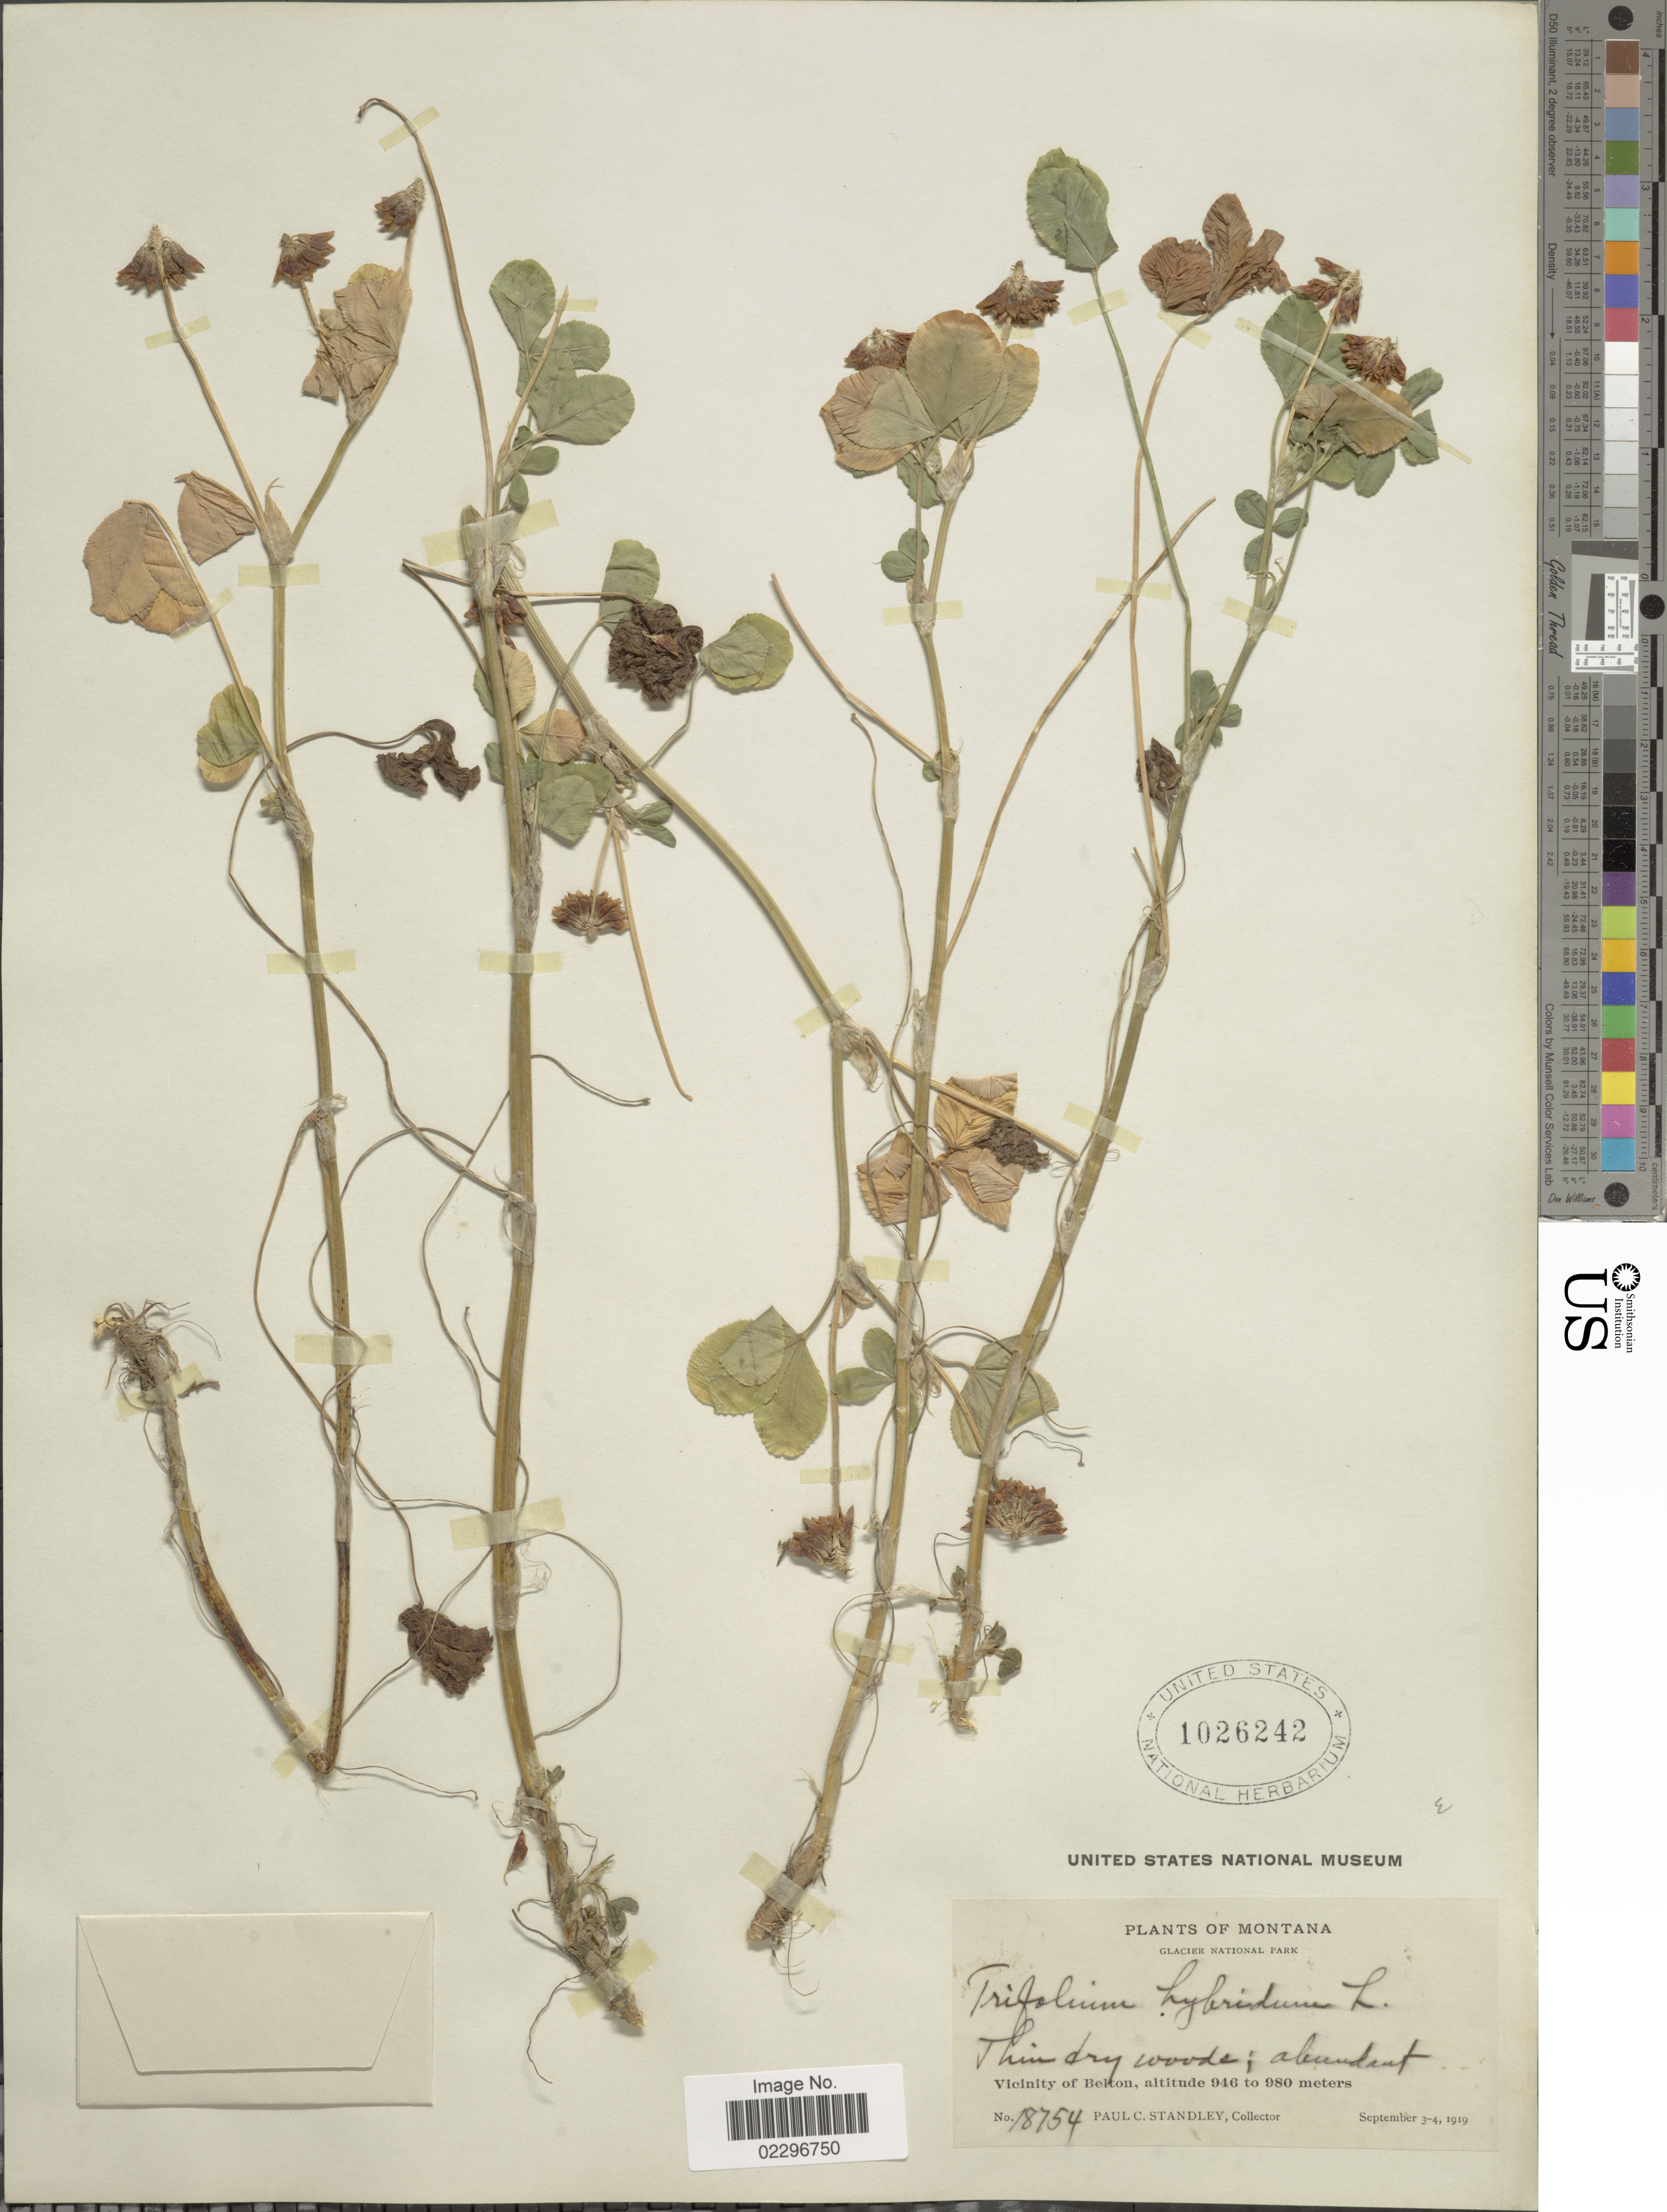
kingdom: Plantae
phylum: Tracheophyta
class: Magnoliopsida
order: Fabales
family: Fabaceae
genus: Trifolium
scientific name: Trifolium hybridum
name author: L.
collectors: P. C. Standley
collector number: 18754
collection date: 1919-09-03/1919-09-04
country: United States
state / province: Montana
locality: Glacier National Park. Vicinity of Belton.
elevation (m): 946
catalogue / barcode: US 1026242